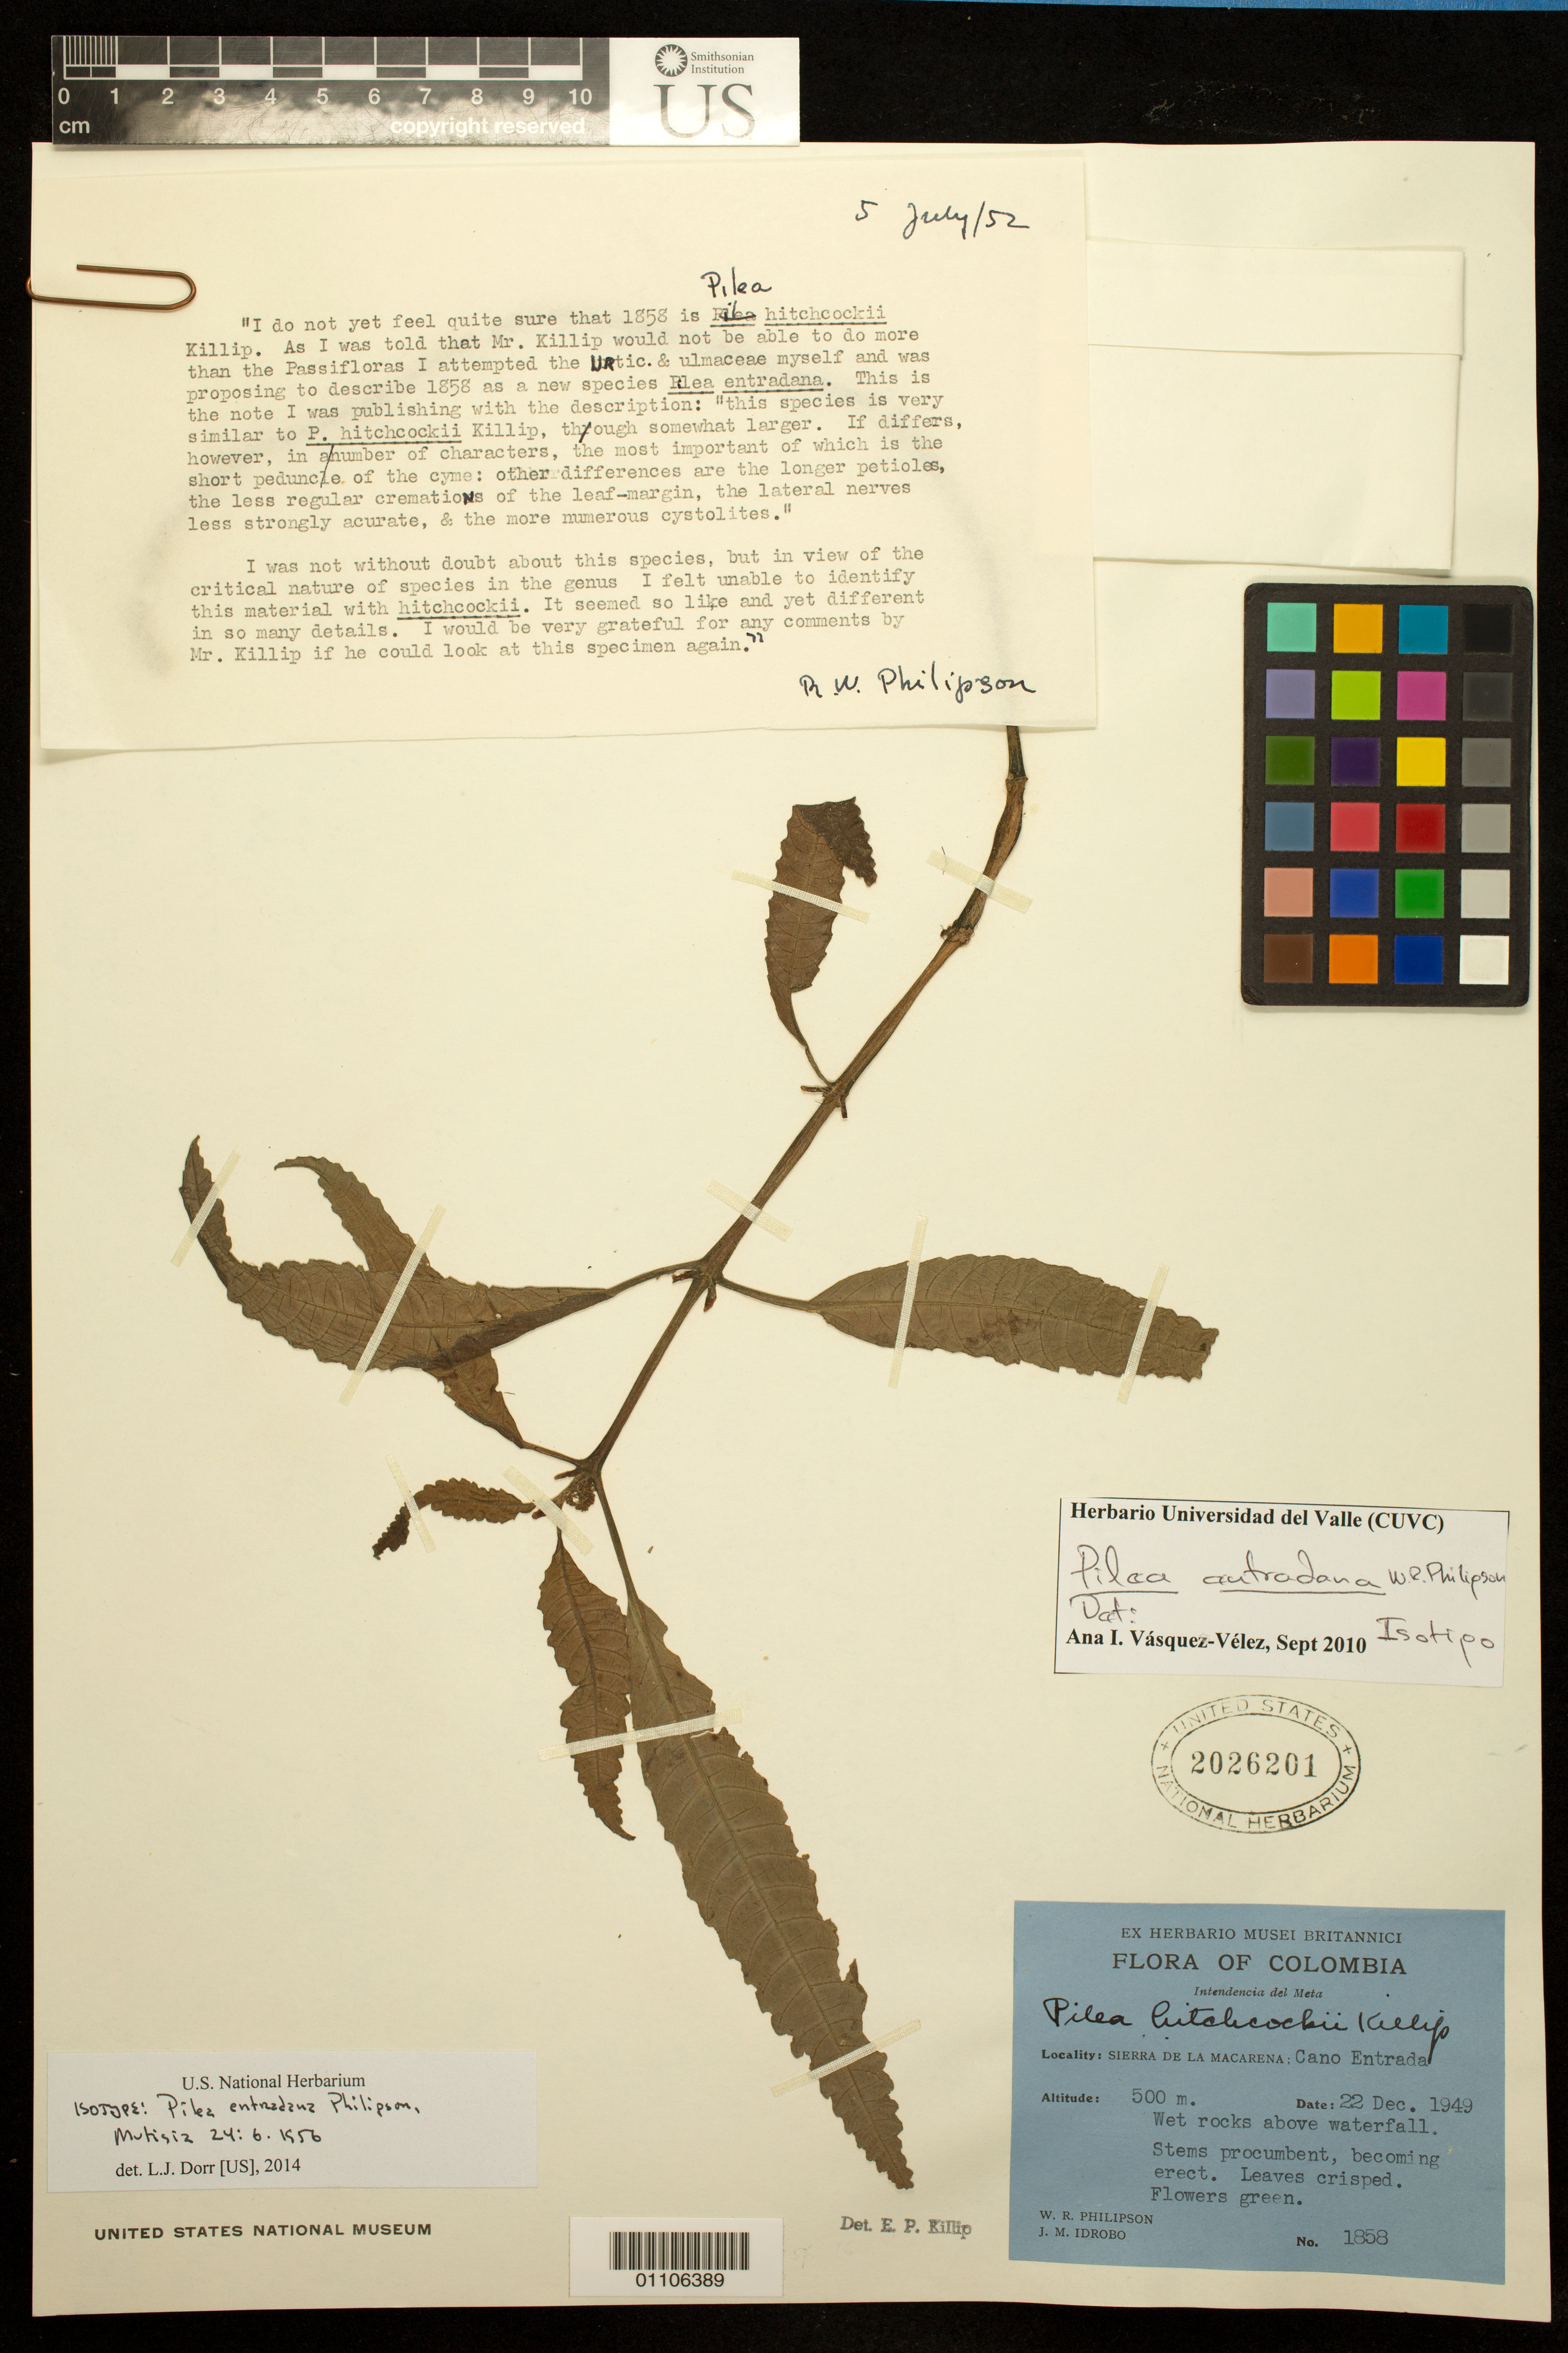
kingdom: Plantae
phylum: Tracheophyta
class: Magnoliopsida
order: Rosales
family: Urticaceae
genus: Pilea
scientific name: Pilea entradana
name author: Philipson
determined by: Vásquez-Vélez, A. I.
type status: Isotype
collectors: W. R. Philipson & J. M. Idrobo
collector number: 1858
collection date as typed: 22 Dec 1949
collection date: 1949-12-22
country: Colombia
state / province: Meta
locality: Sierra de La Macarena: Caño Entrada.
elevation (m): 500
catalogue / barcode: US 2026201